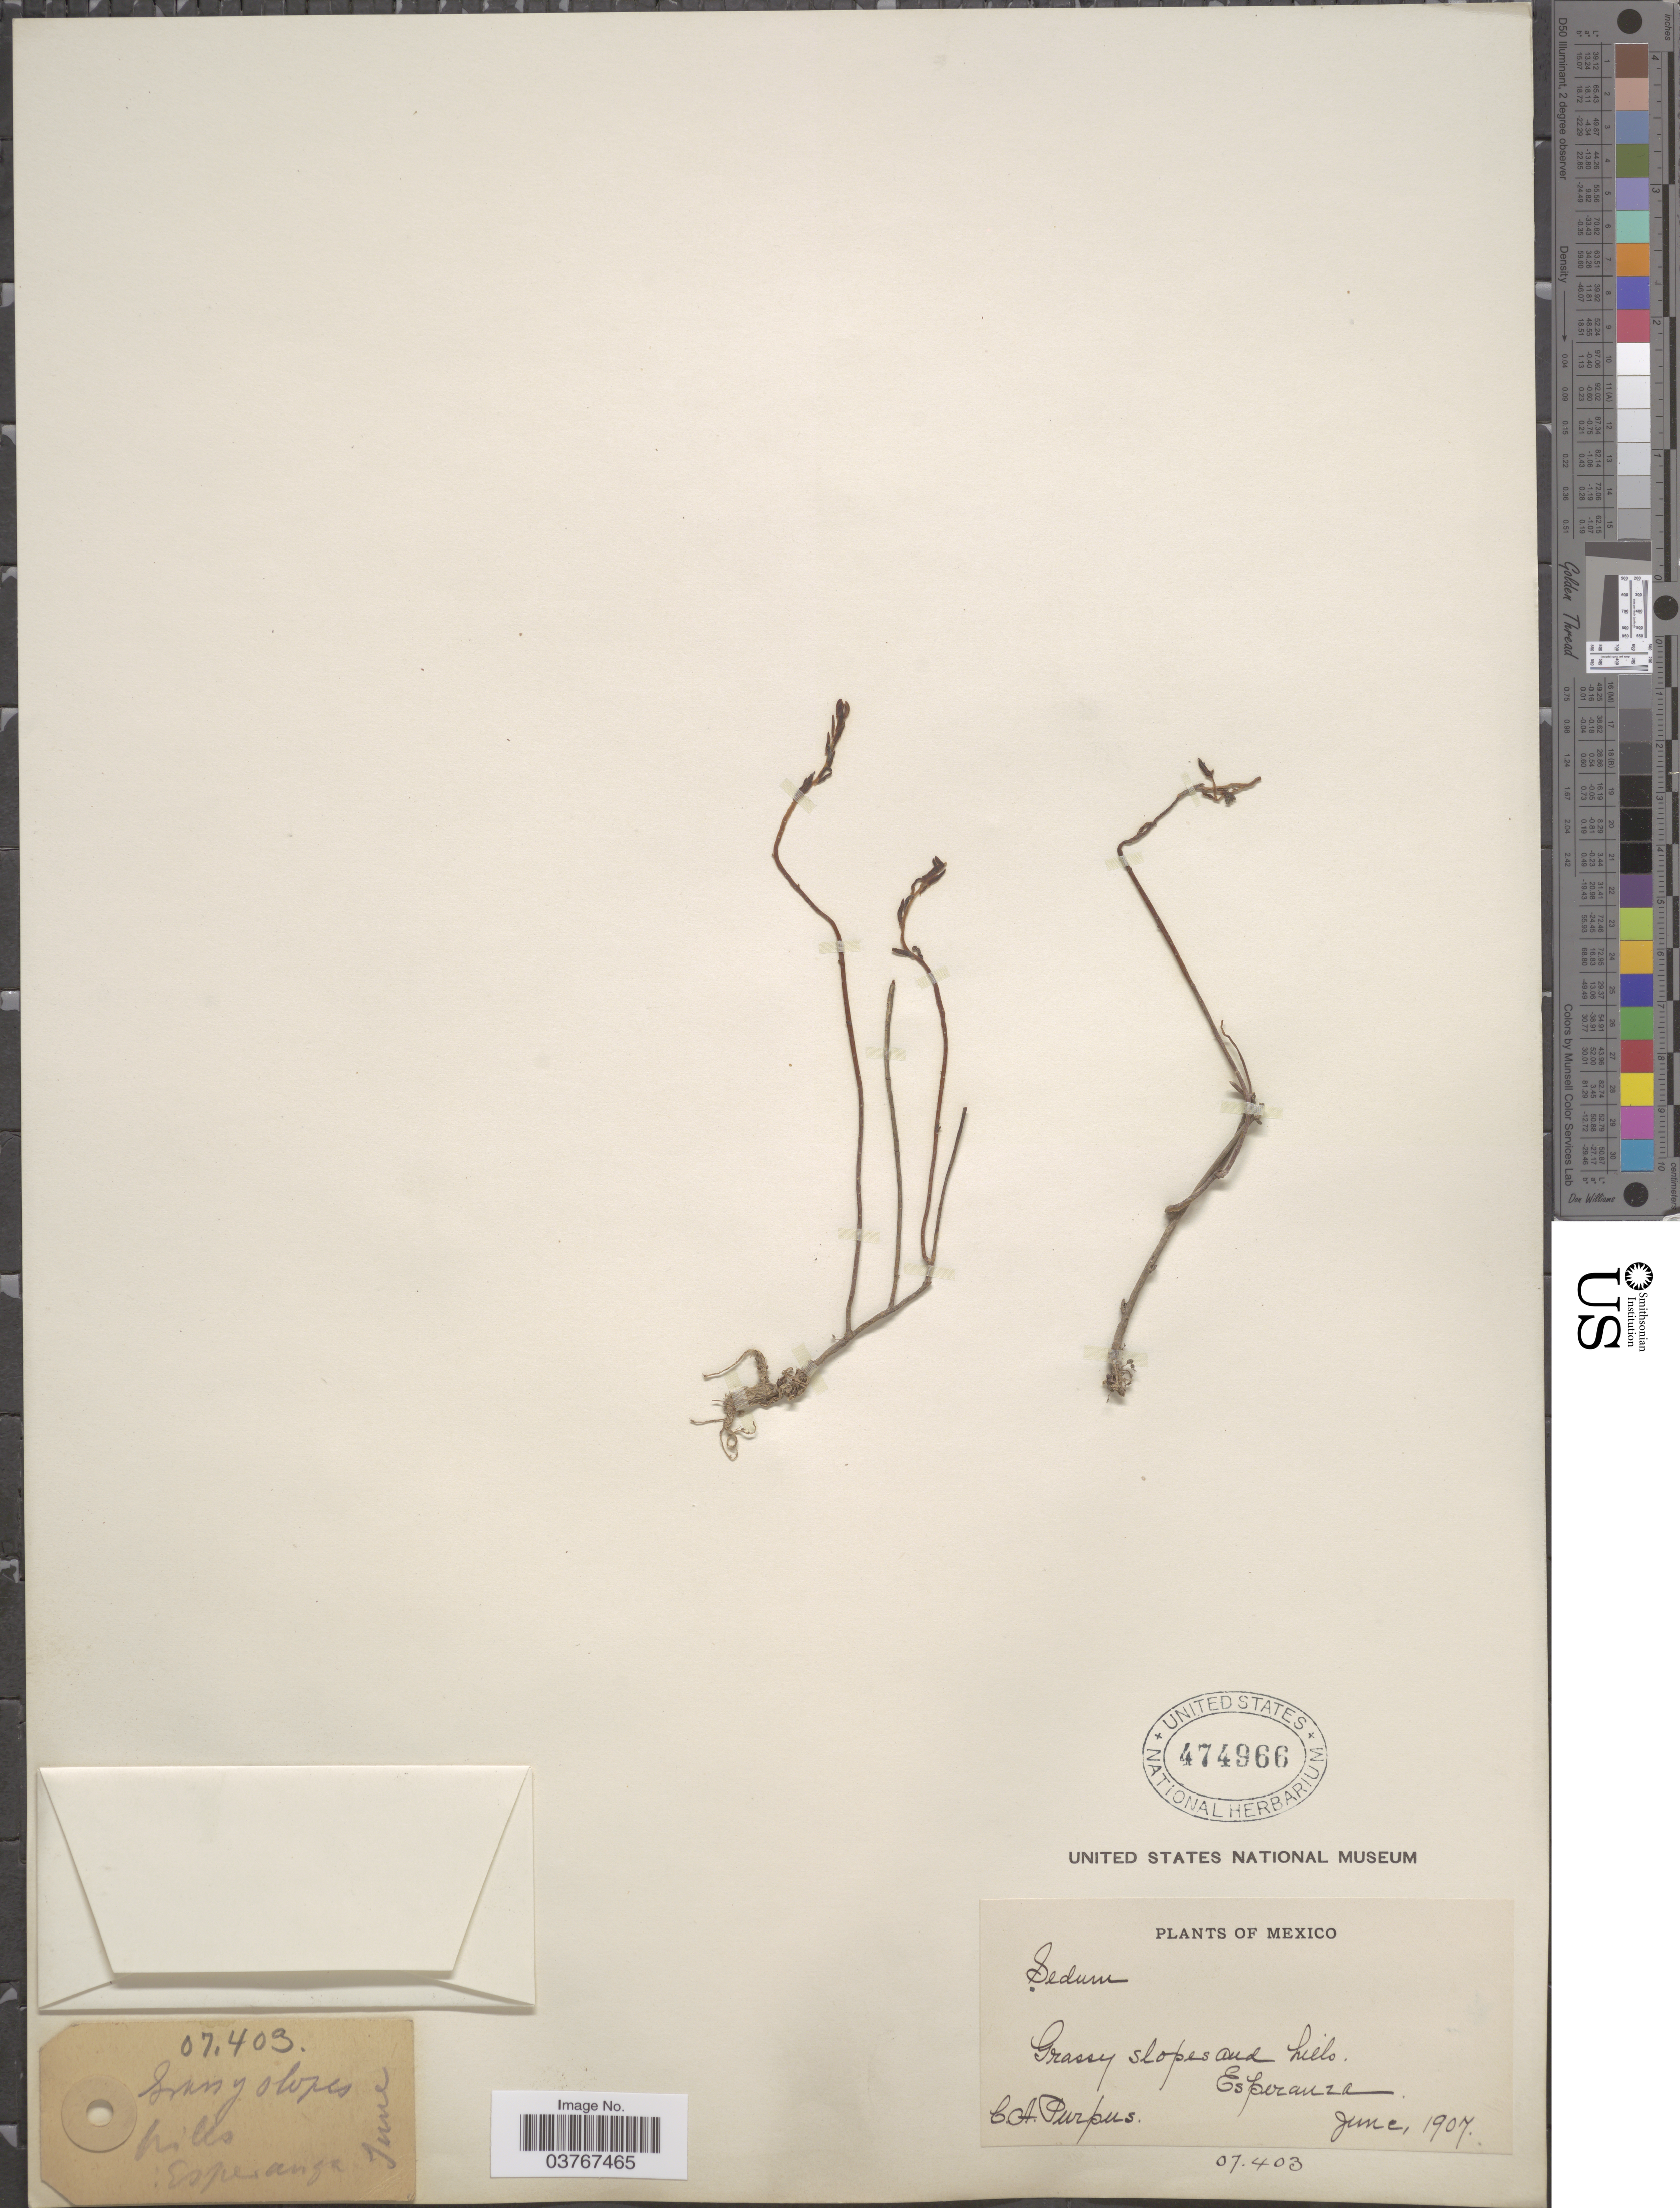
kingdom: Plantae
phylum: Tracheophyta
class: Magnoliopsida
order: Saxifragales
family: Crassulaceae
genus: Sedum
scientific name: Sedum sp.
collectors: C. A. Purpus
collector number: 07403?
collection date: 1907-06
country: Mexico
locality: Grassy slopes and hills. Esperanza.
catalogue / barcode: US 474966